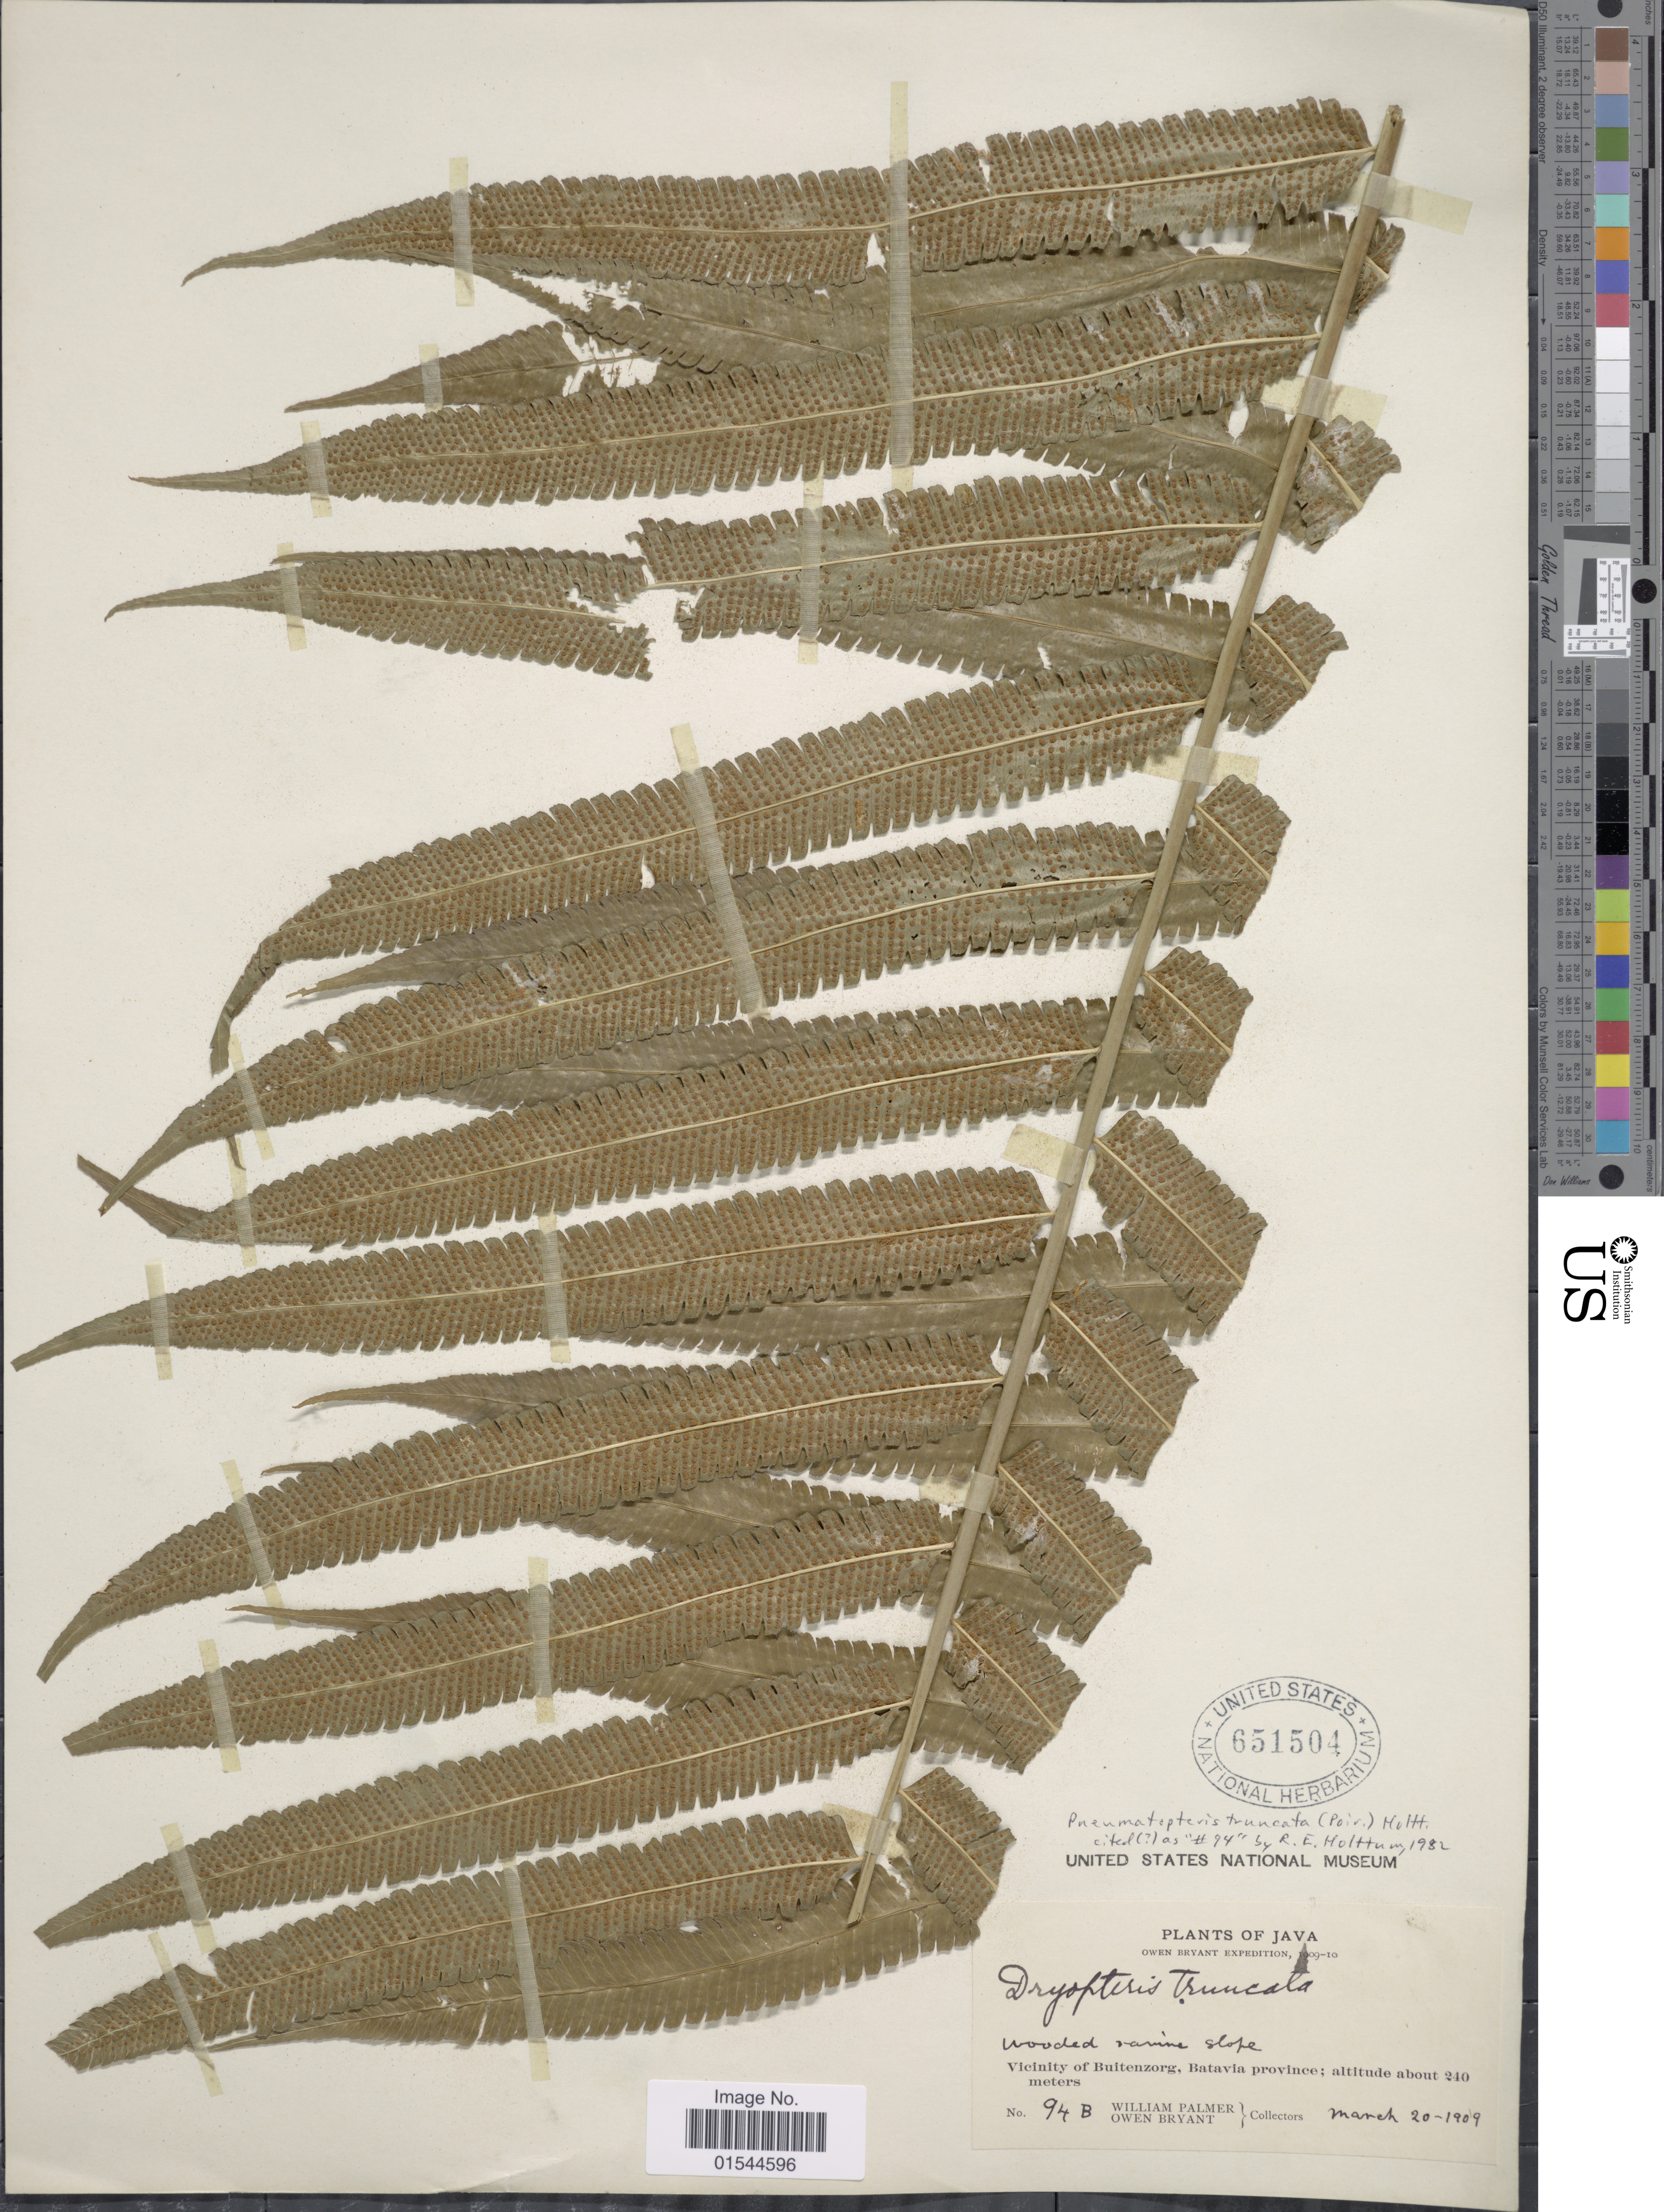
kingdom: Plantae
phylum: Tracheophyta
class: Polypodiopsida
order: Polypodiales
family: Thelypteridaceae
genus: Pneumatopteris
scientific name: Pneumatopteris truncata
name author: (Poir.) Holttum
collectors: W. Palmer & O. Bryant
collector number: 94B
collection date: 1909-03-20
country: Indonesia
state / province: Java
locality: Vicinity of Buitenzorg, Batavia province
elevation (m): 240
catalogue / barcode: US 651504